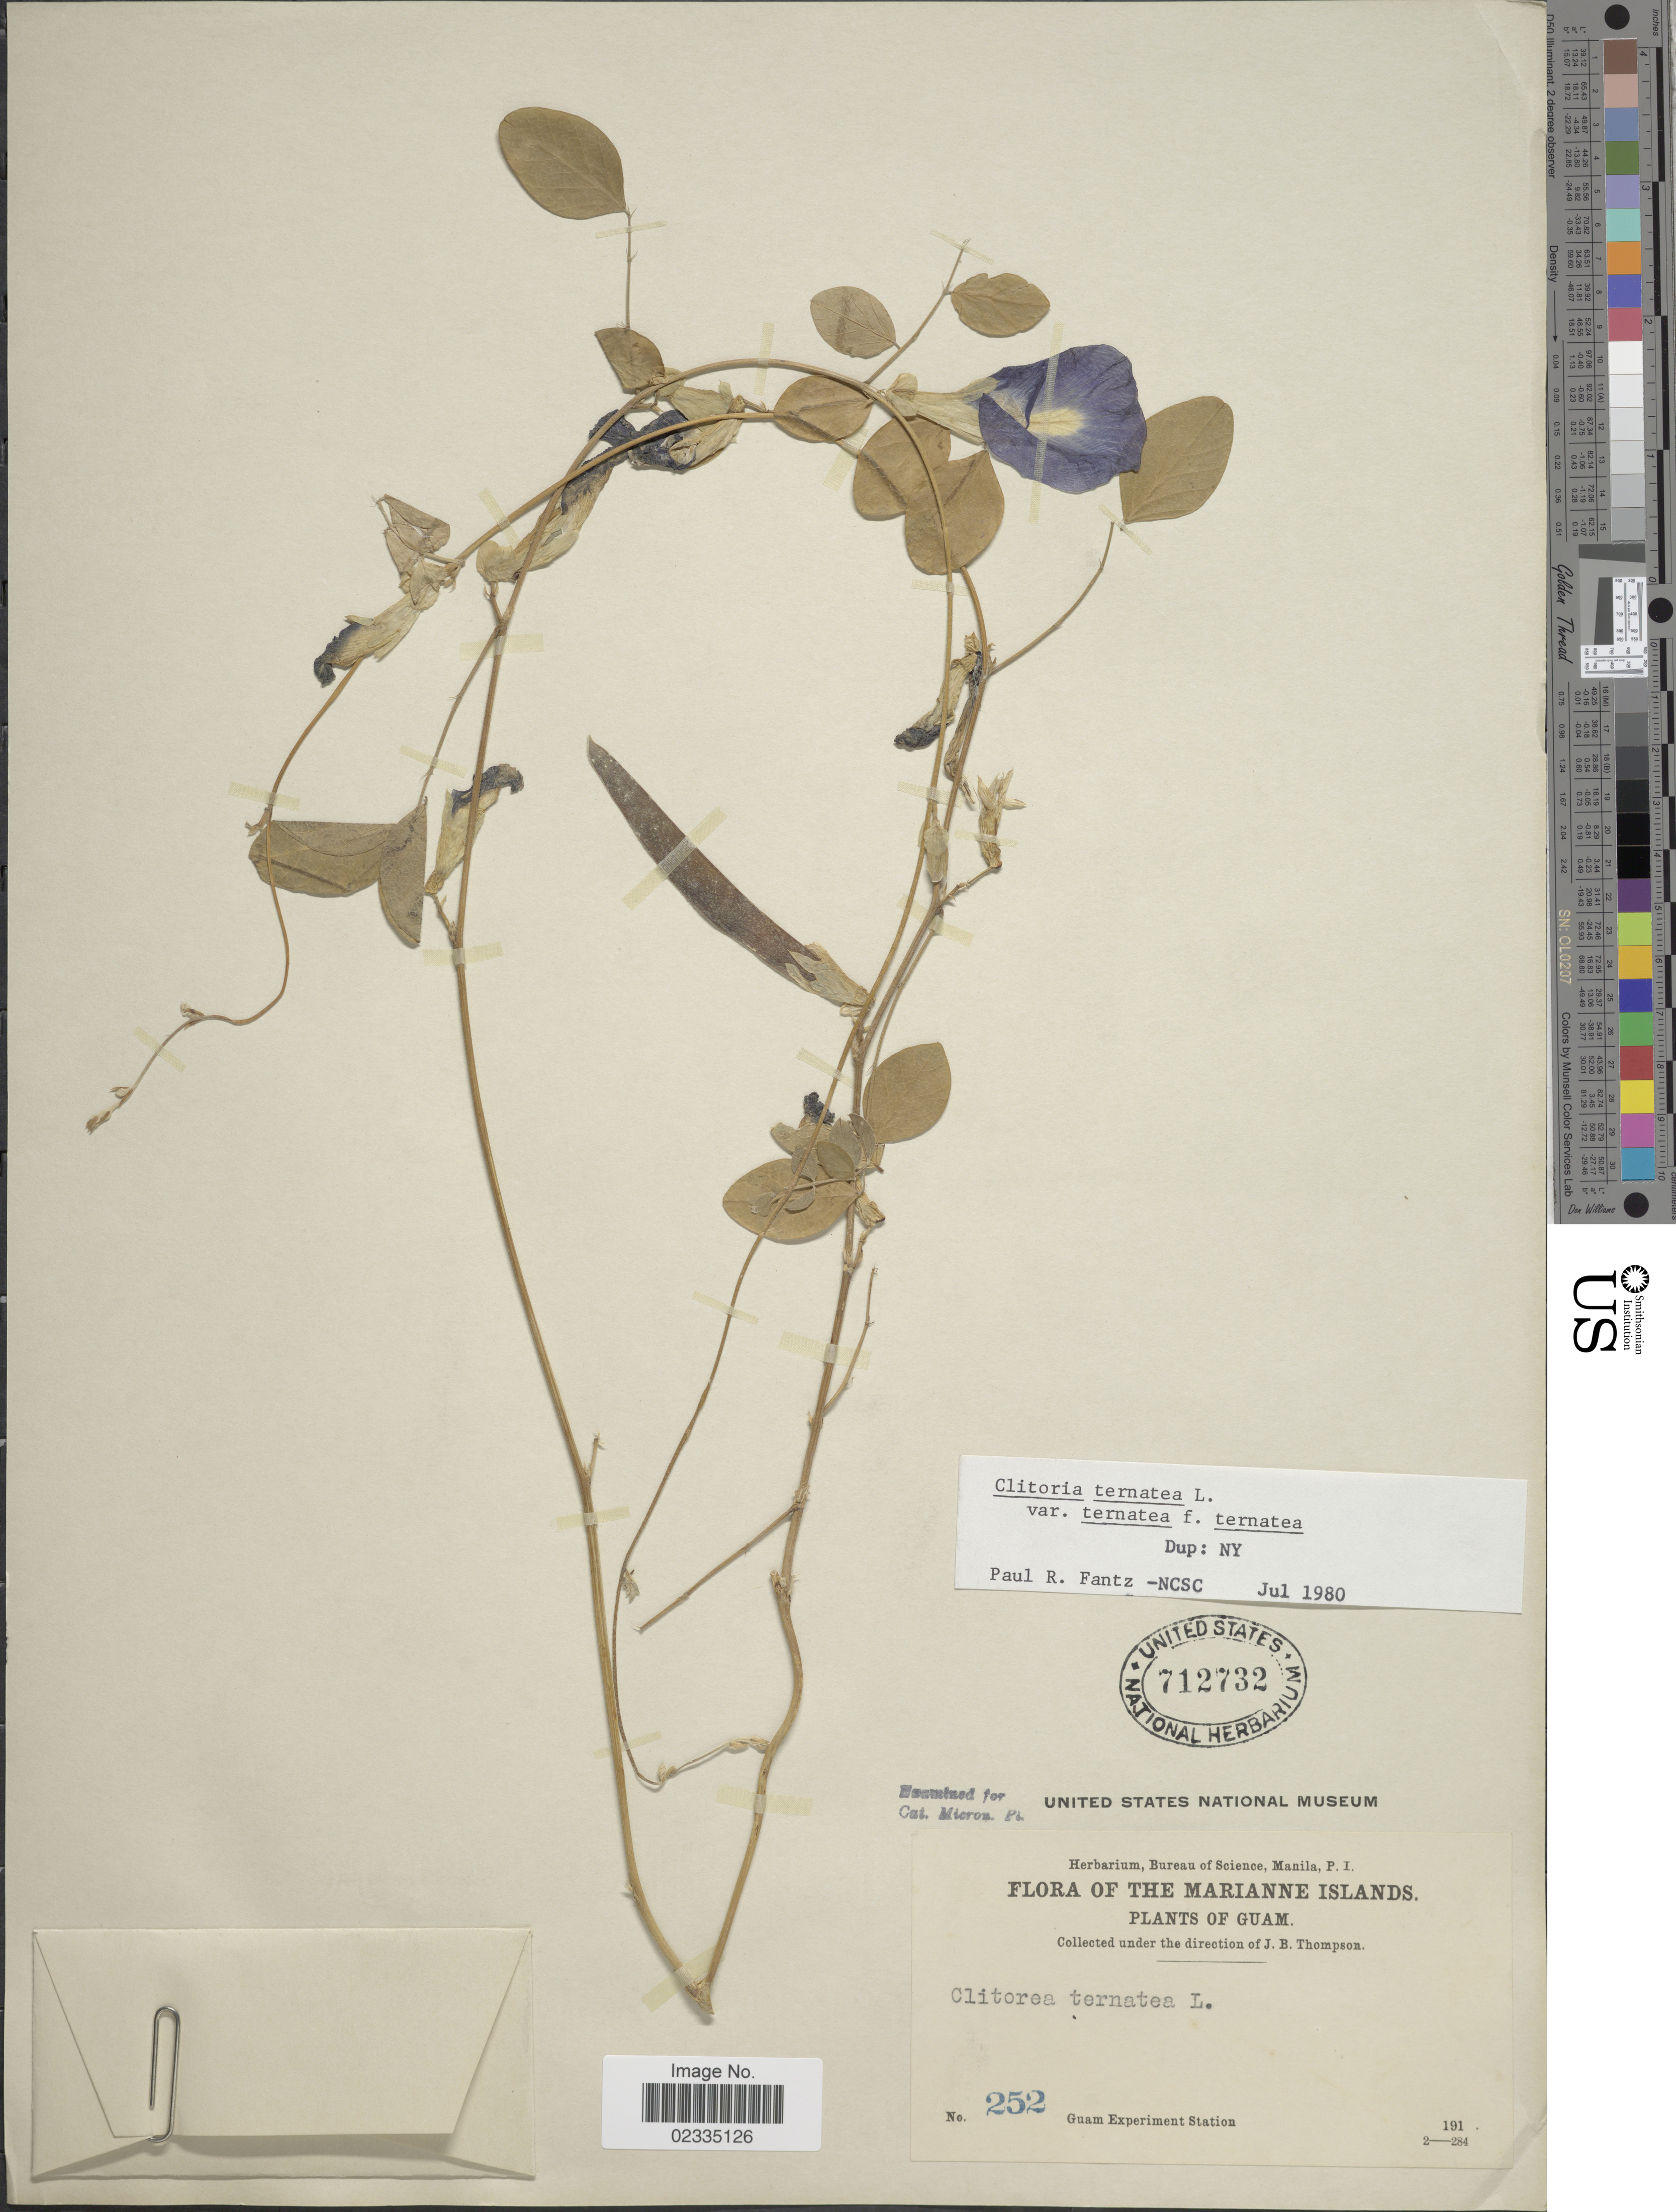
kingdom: Plantae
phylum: Tracheophyta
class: Magnoliopsida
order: Fabales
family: Fabaceae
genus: Clitoria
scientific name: Clitoria ternatea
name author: L.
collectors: Guam Exp. Sta.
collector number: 252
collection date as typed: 191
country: Guam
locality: The Marianne Islands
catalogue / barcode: US 712732